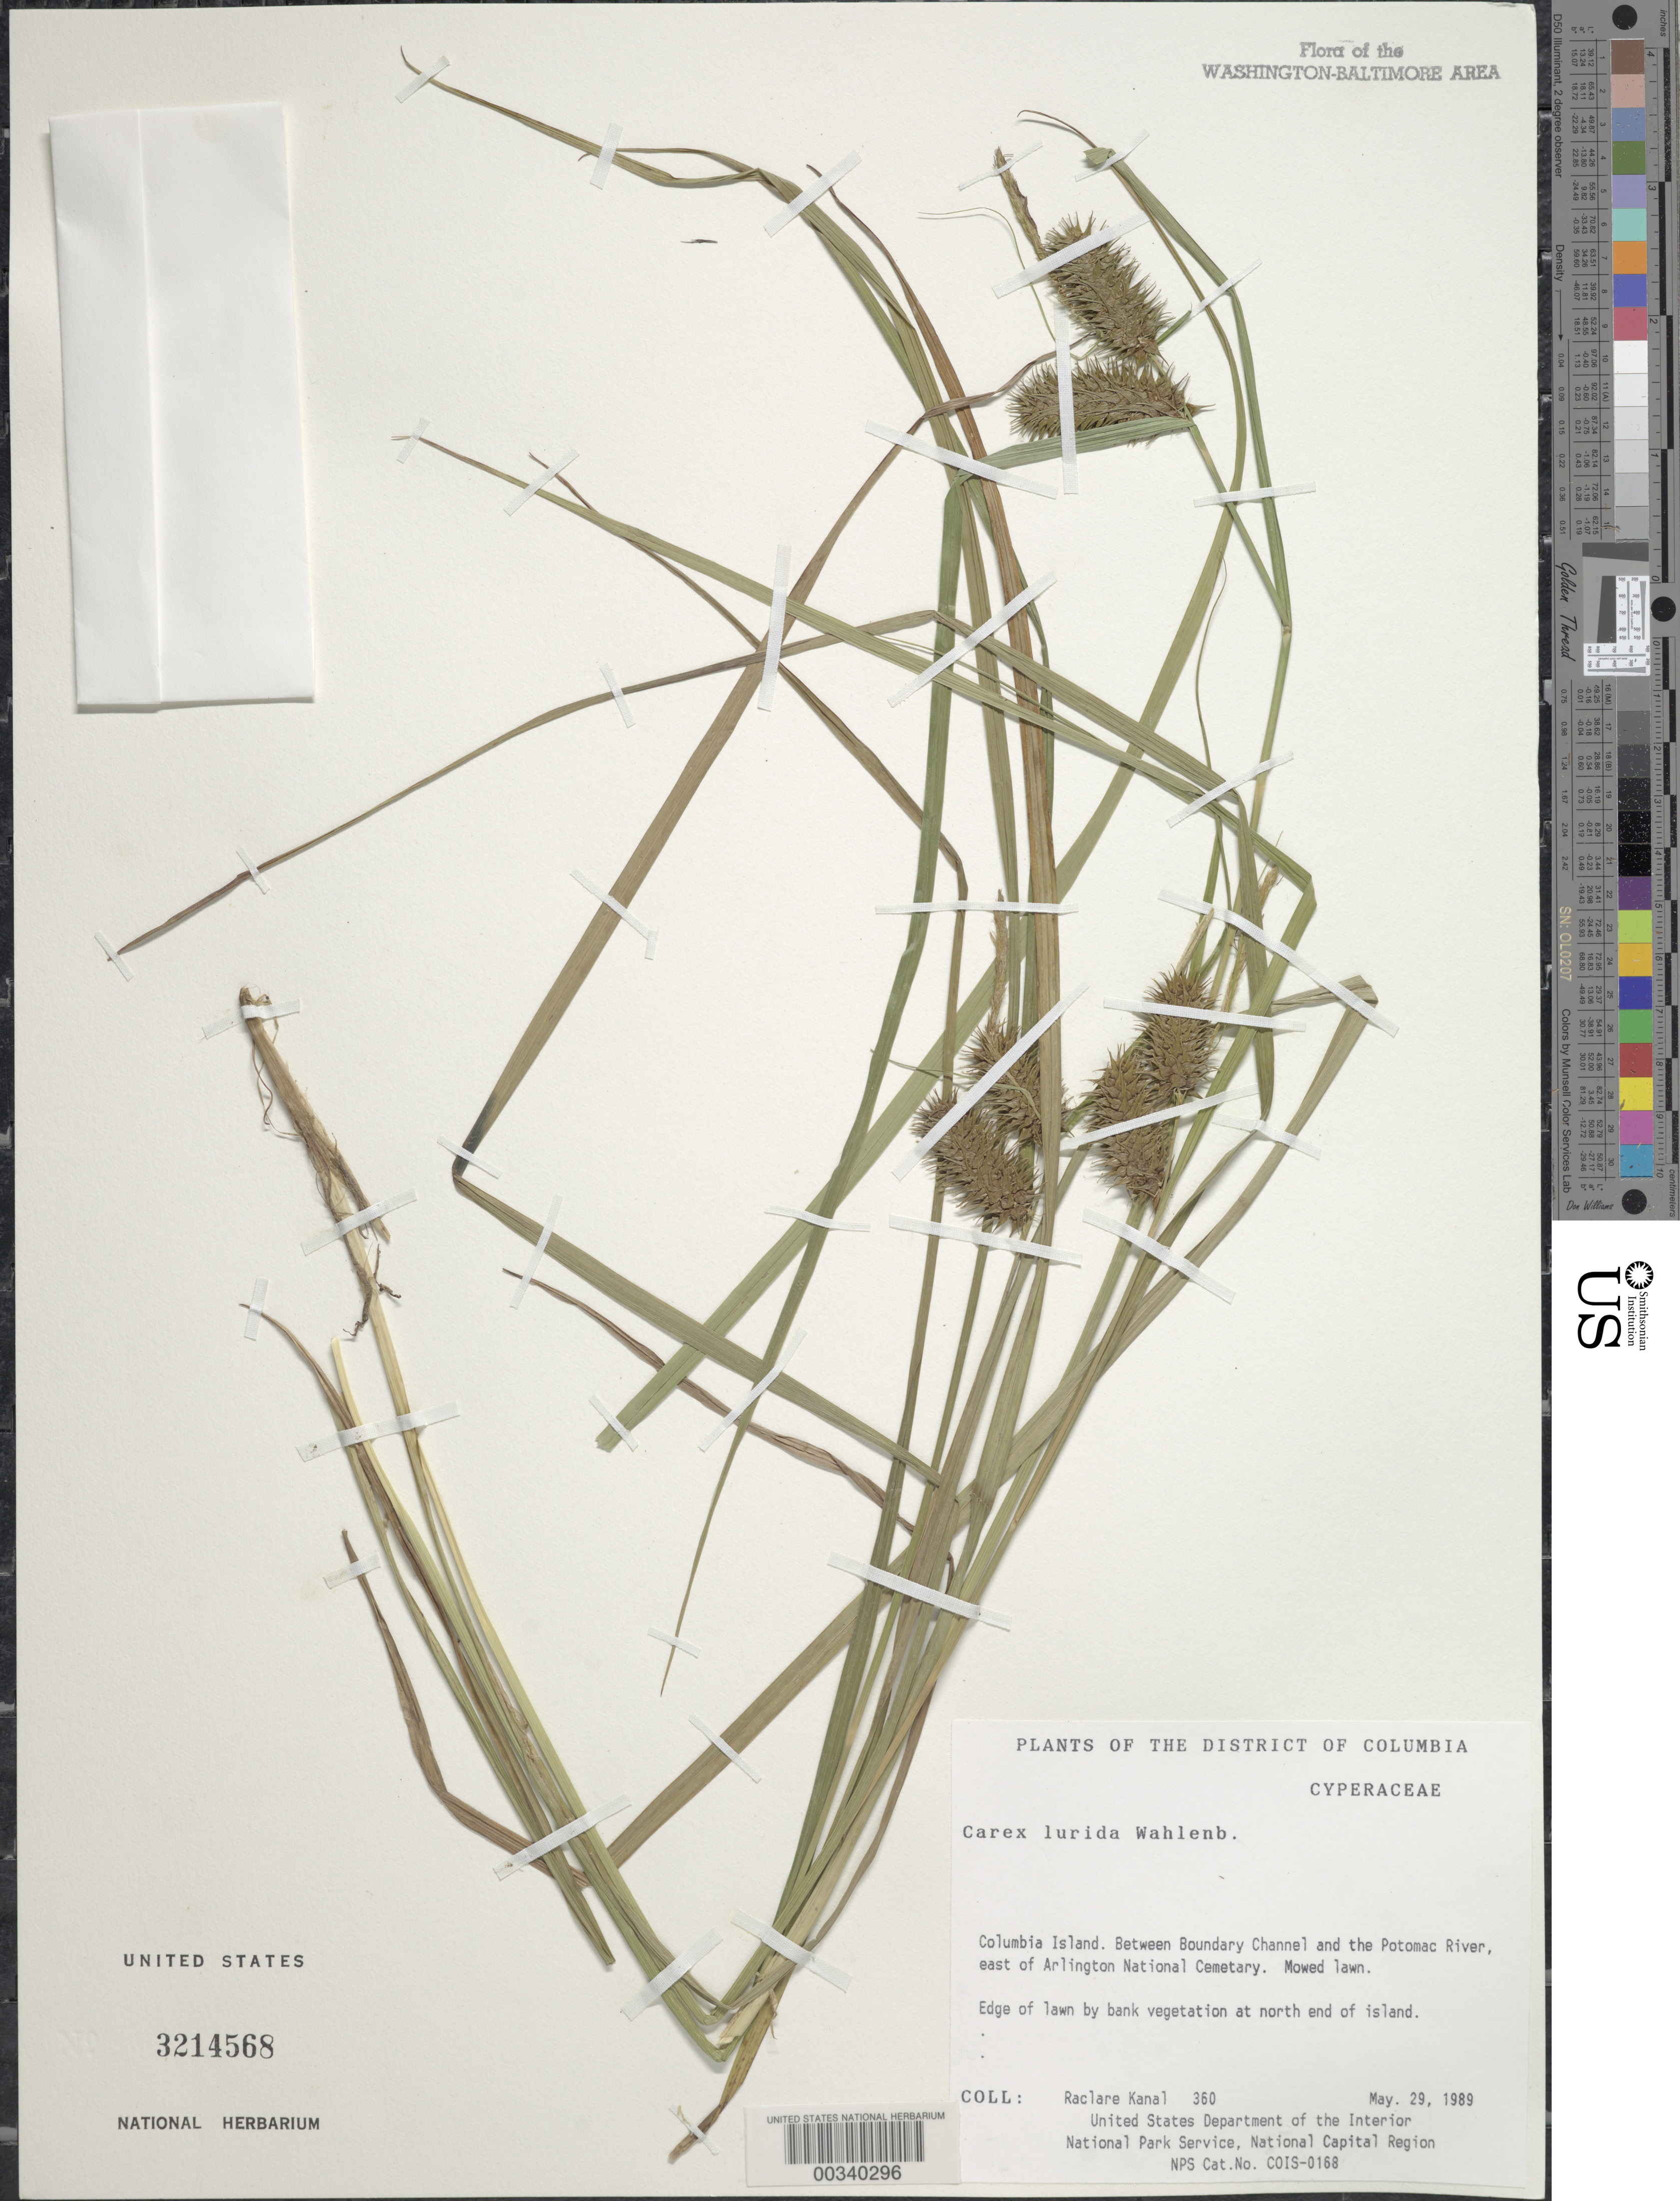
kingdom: Plantae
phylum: Tracheophyta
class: Liliopsida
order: Poales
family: Cyperaceae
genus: Carex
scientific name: Carex lurida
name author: Wahlenb.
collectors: R. Kanal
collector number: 360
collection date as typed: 29 May 1989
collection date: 1989-05-29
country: United States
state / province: District of Columbia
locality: Columbia Island, between Boundary Channel and Potomac River, E of Arlington National Cemetery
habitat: Edge of lawn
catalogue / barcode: US 3214568